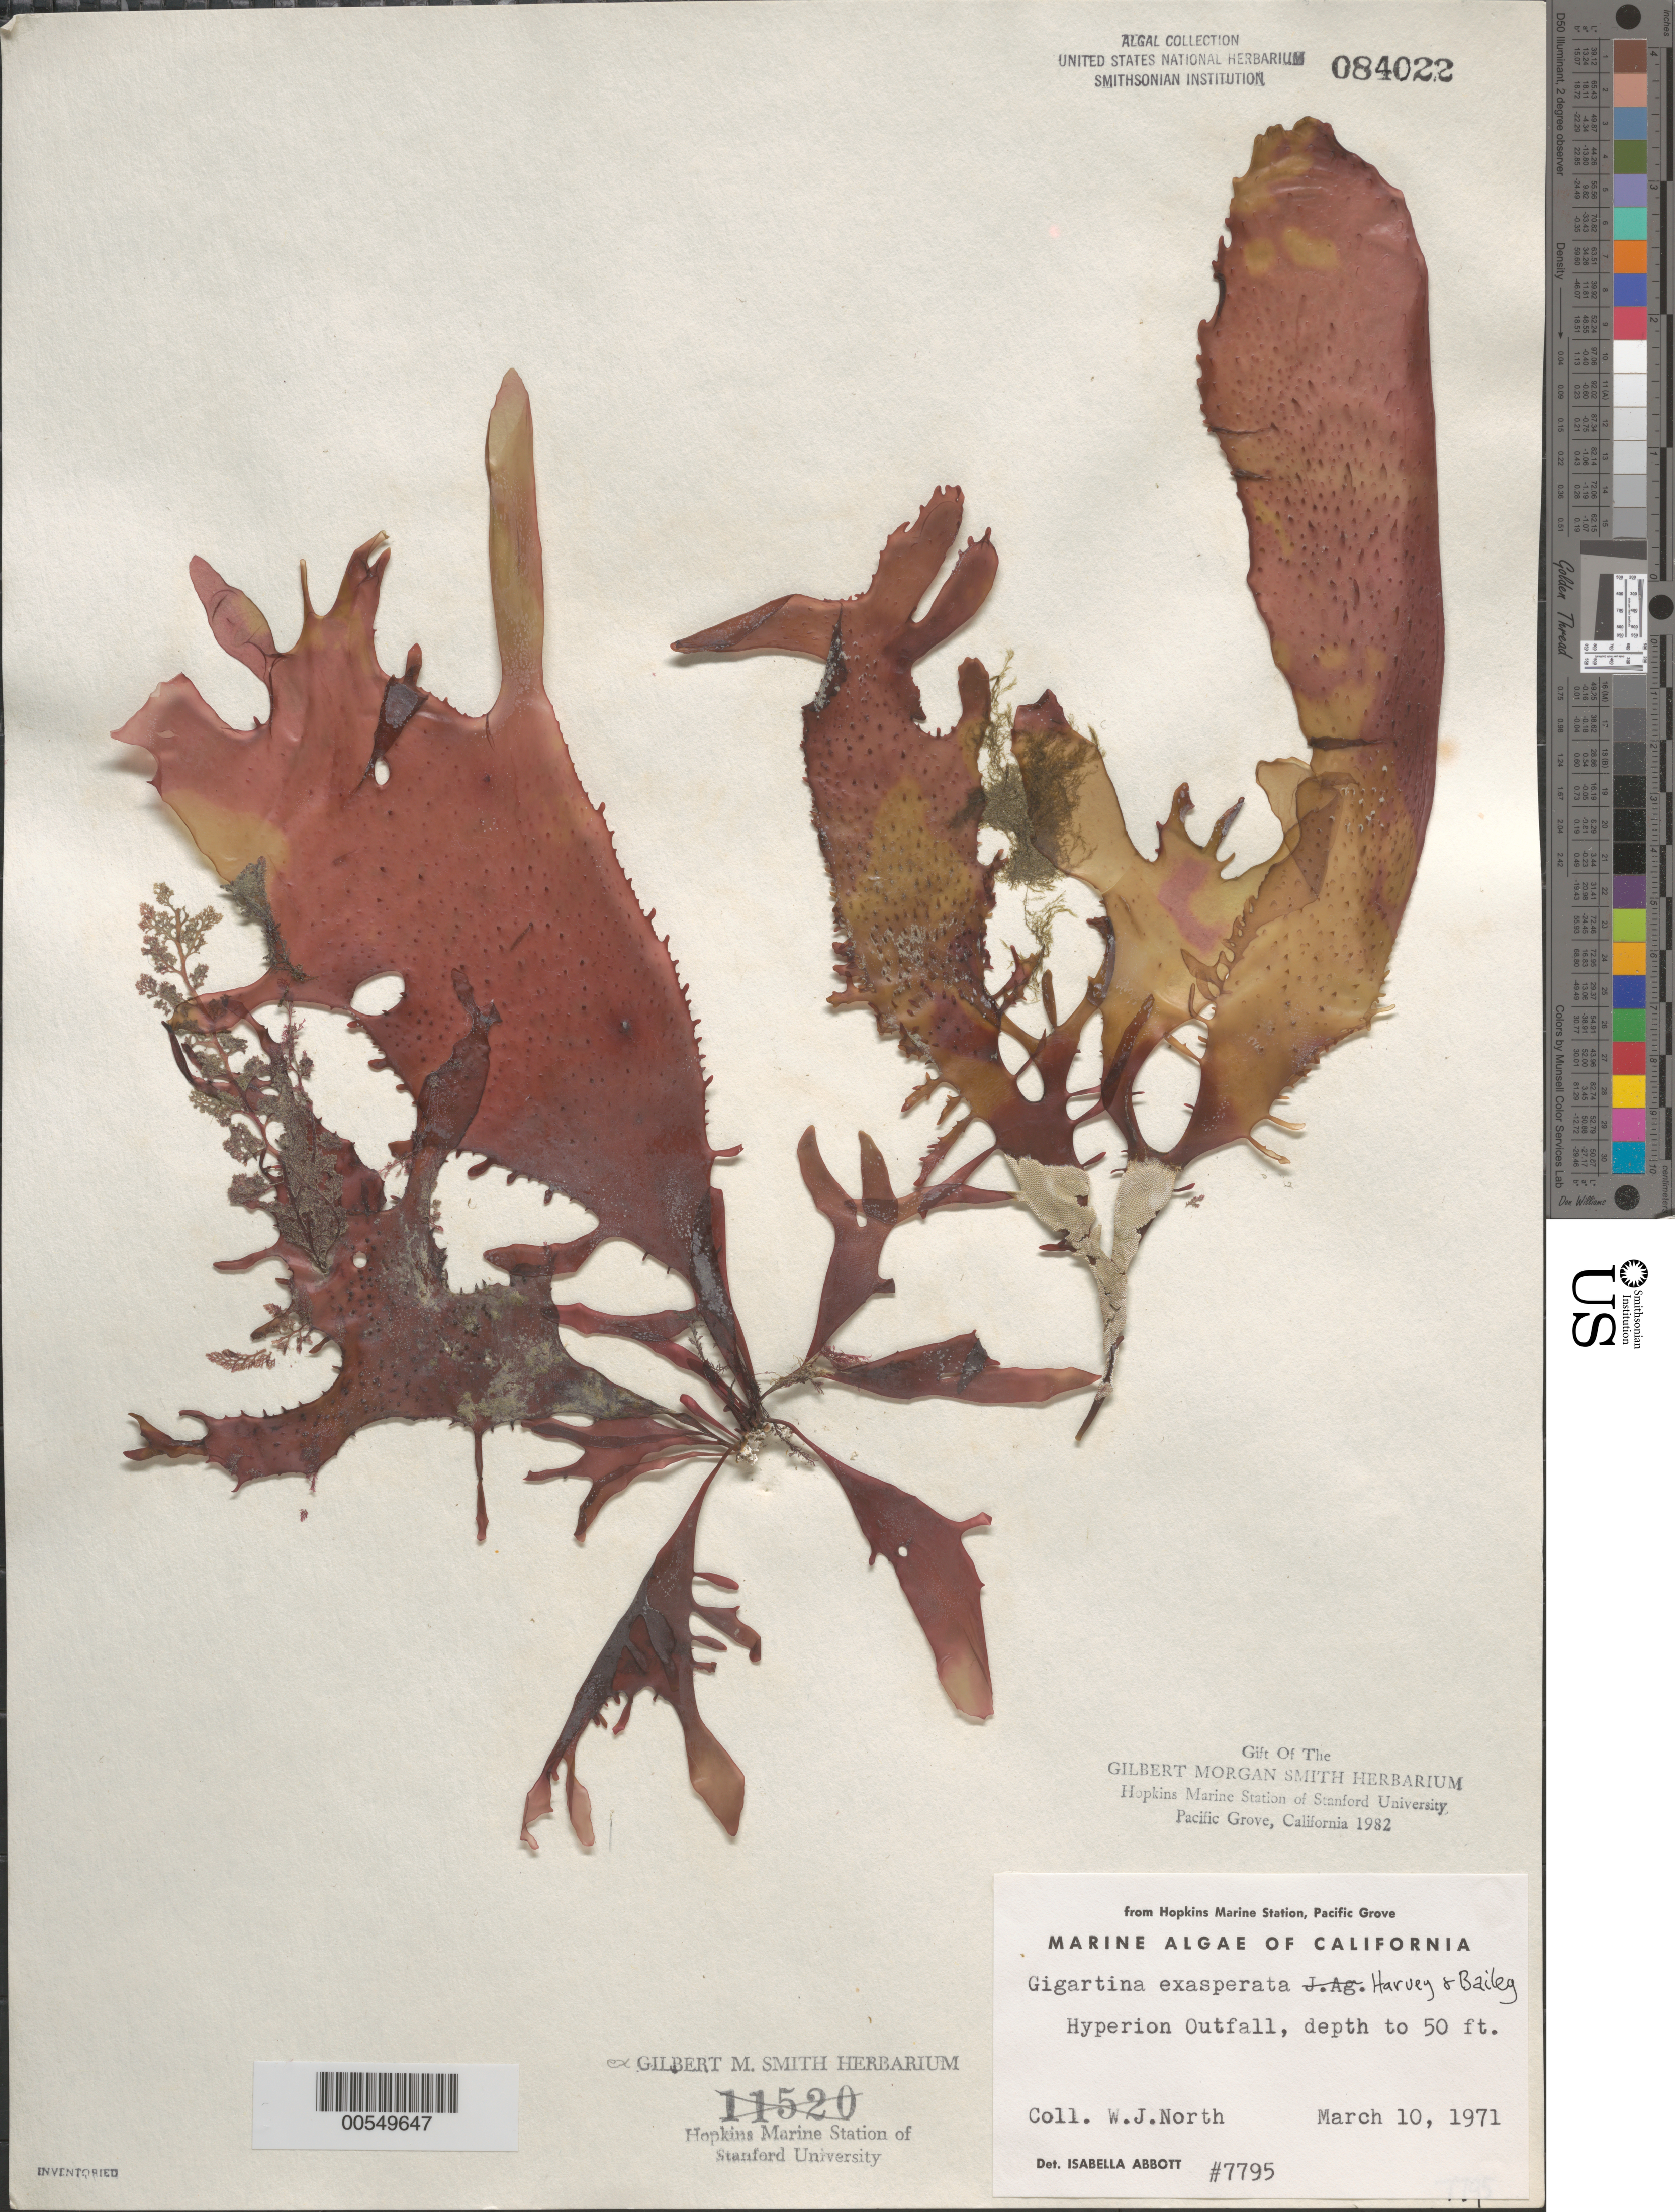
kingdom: Plantae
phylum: Rhodophyta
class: Florideophyceae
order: Gigartinales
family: Gigartinaceae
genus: Chondracanthus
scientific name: Chondracanthus exasperatus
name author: (Harv. & J. Bailey) J.R. Hughey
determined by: Algae name updating Project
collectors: W. North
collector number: IAA 7795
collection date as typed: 10 Mar 1971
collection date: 1971-03-10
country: United States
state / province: California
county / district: Los Angeles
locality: Hyperion Outfall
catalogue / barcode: US 84022